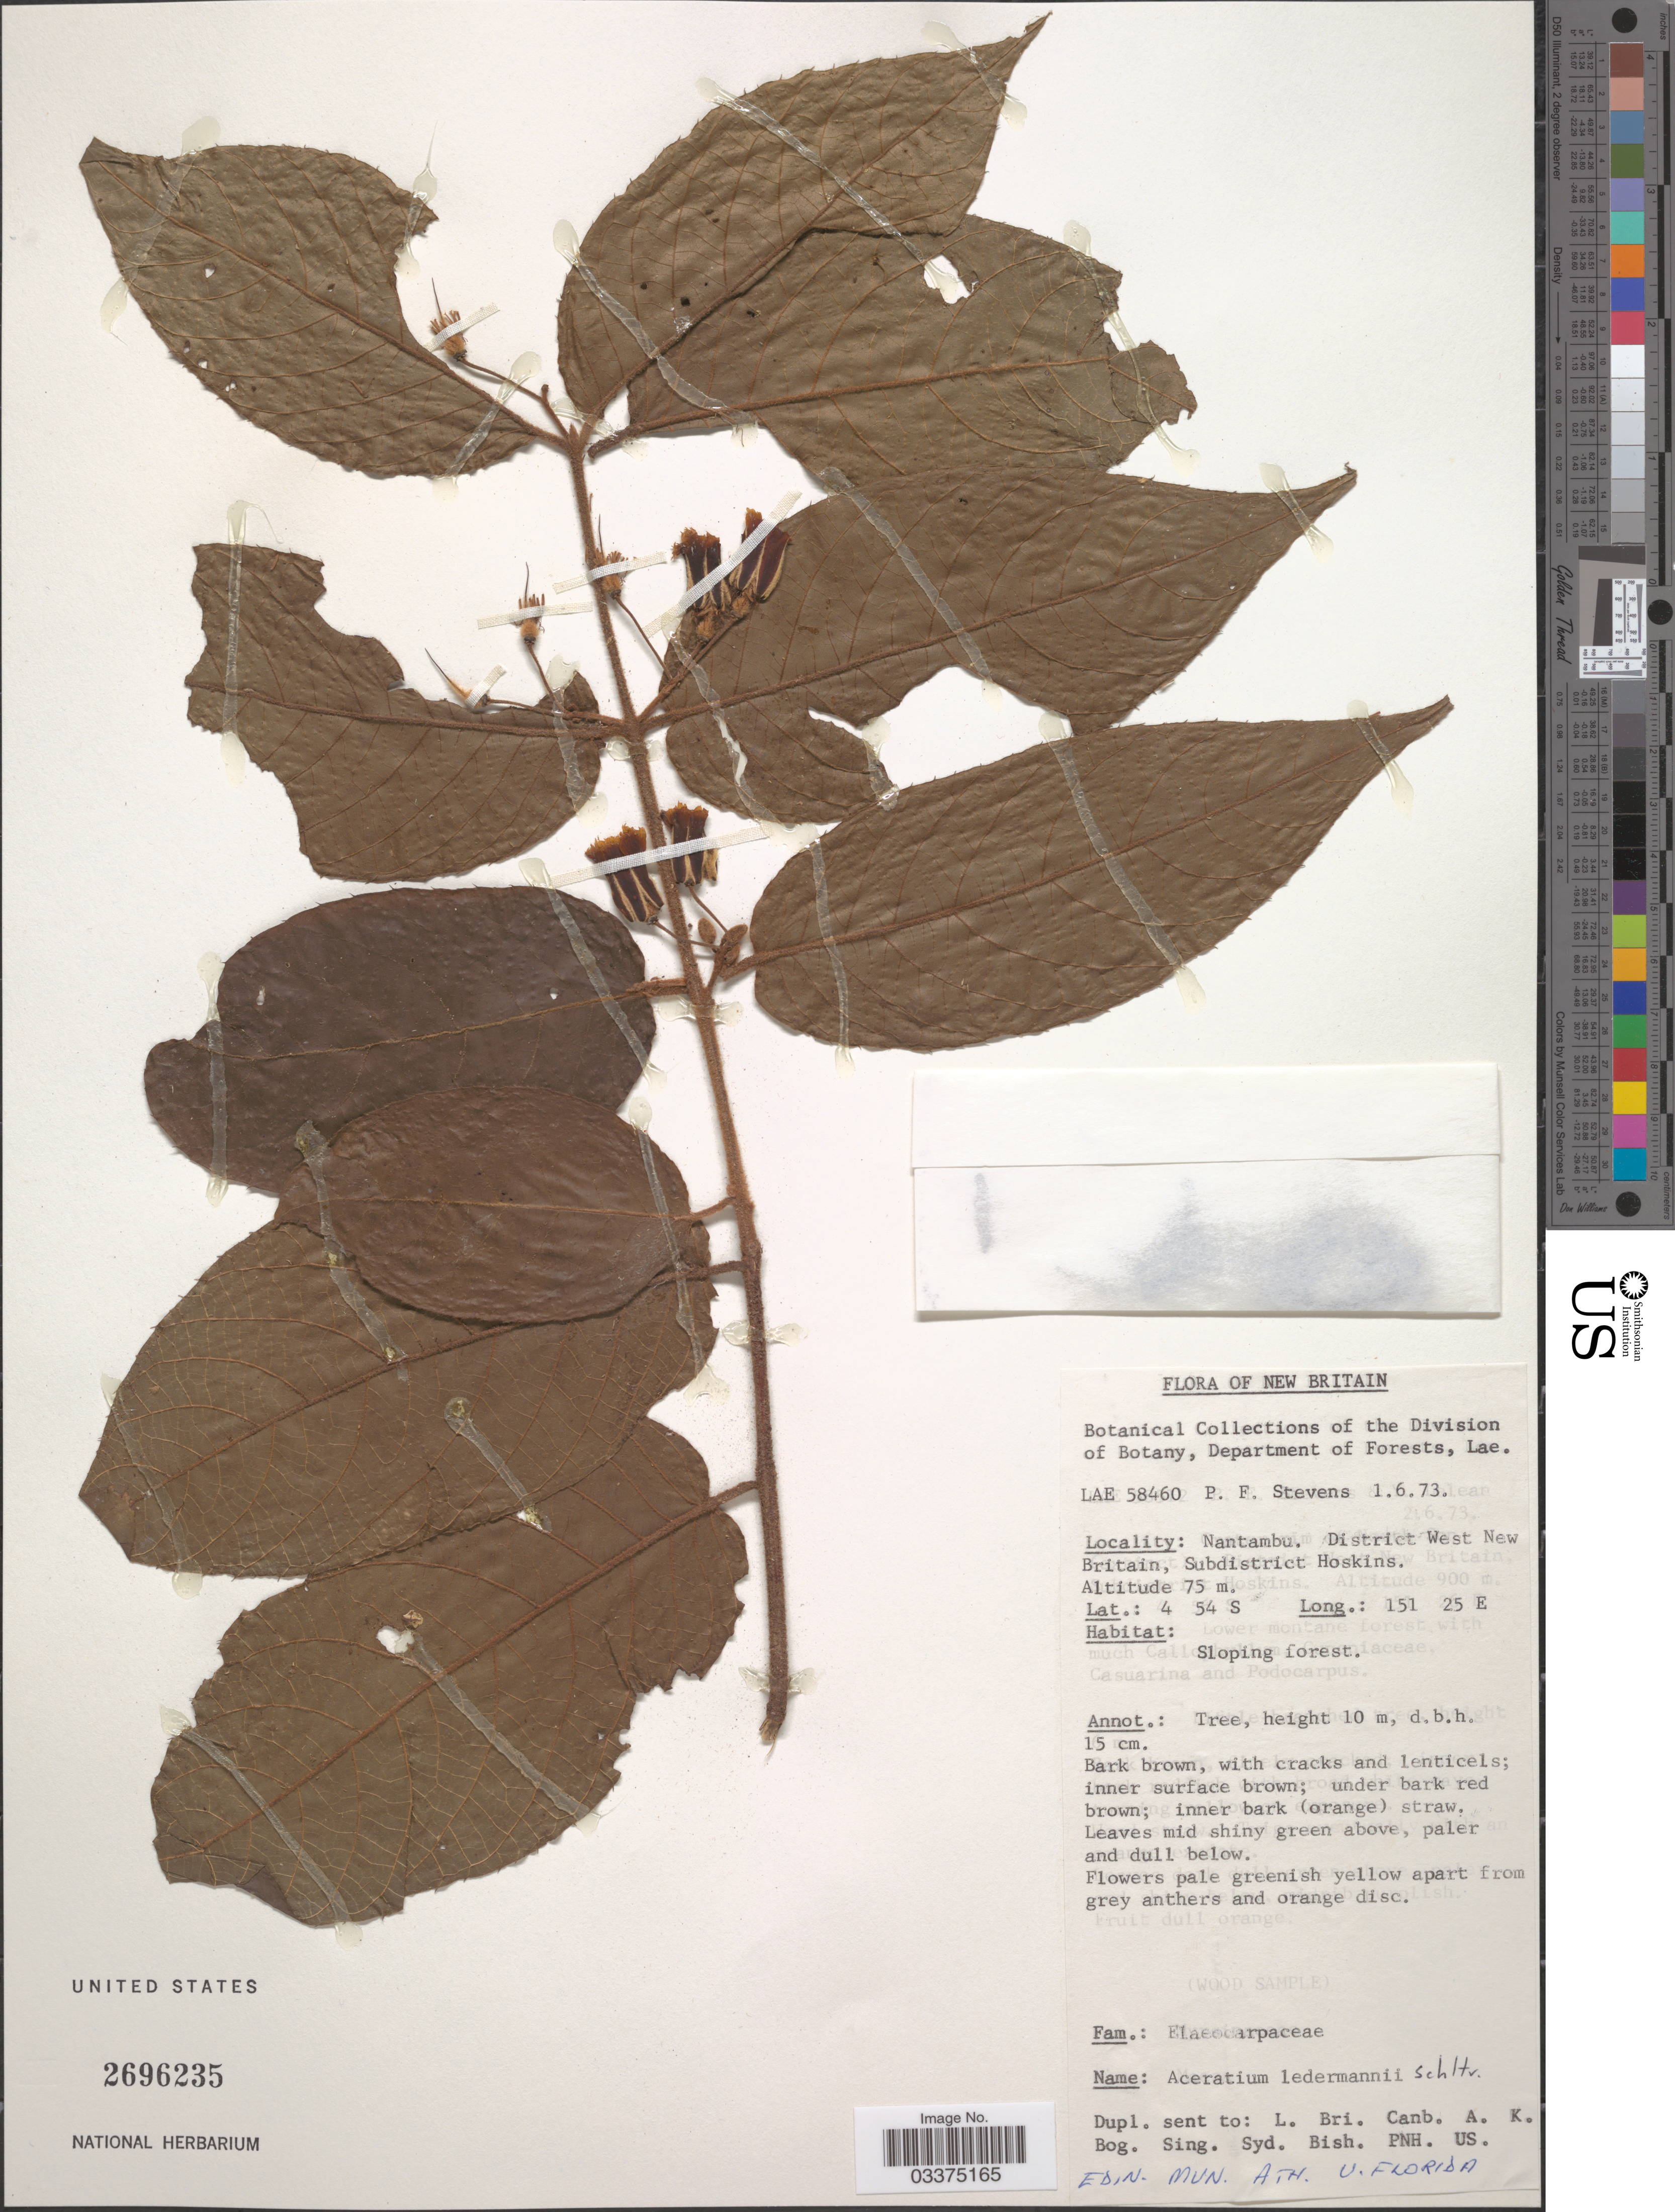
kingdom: Plantae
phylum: Tracheophyta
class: Magnoliopsida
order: Oxalidales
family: Elaeocarpaceae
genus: Aceratium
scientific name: Aceratium ledermannii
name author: Schltr.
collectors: P. F. Stevens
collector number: LAE 58460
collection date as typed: Transcribed d/m/y: 1/6/73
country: Papua New Guinea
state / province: West New Britain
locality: New Britain. Nantambu. District West New Britain, Subdistrict Hoskins.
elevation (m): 75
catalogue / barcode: US 2696235